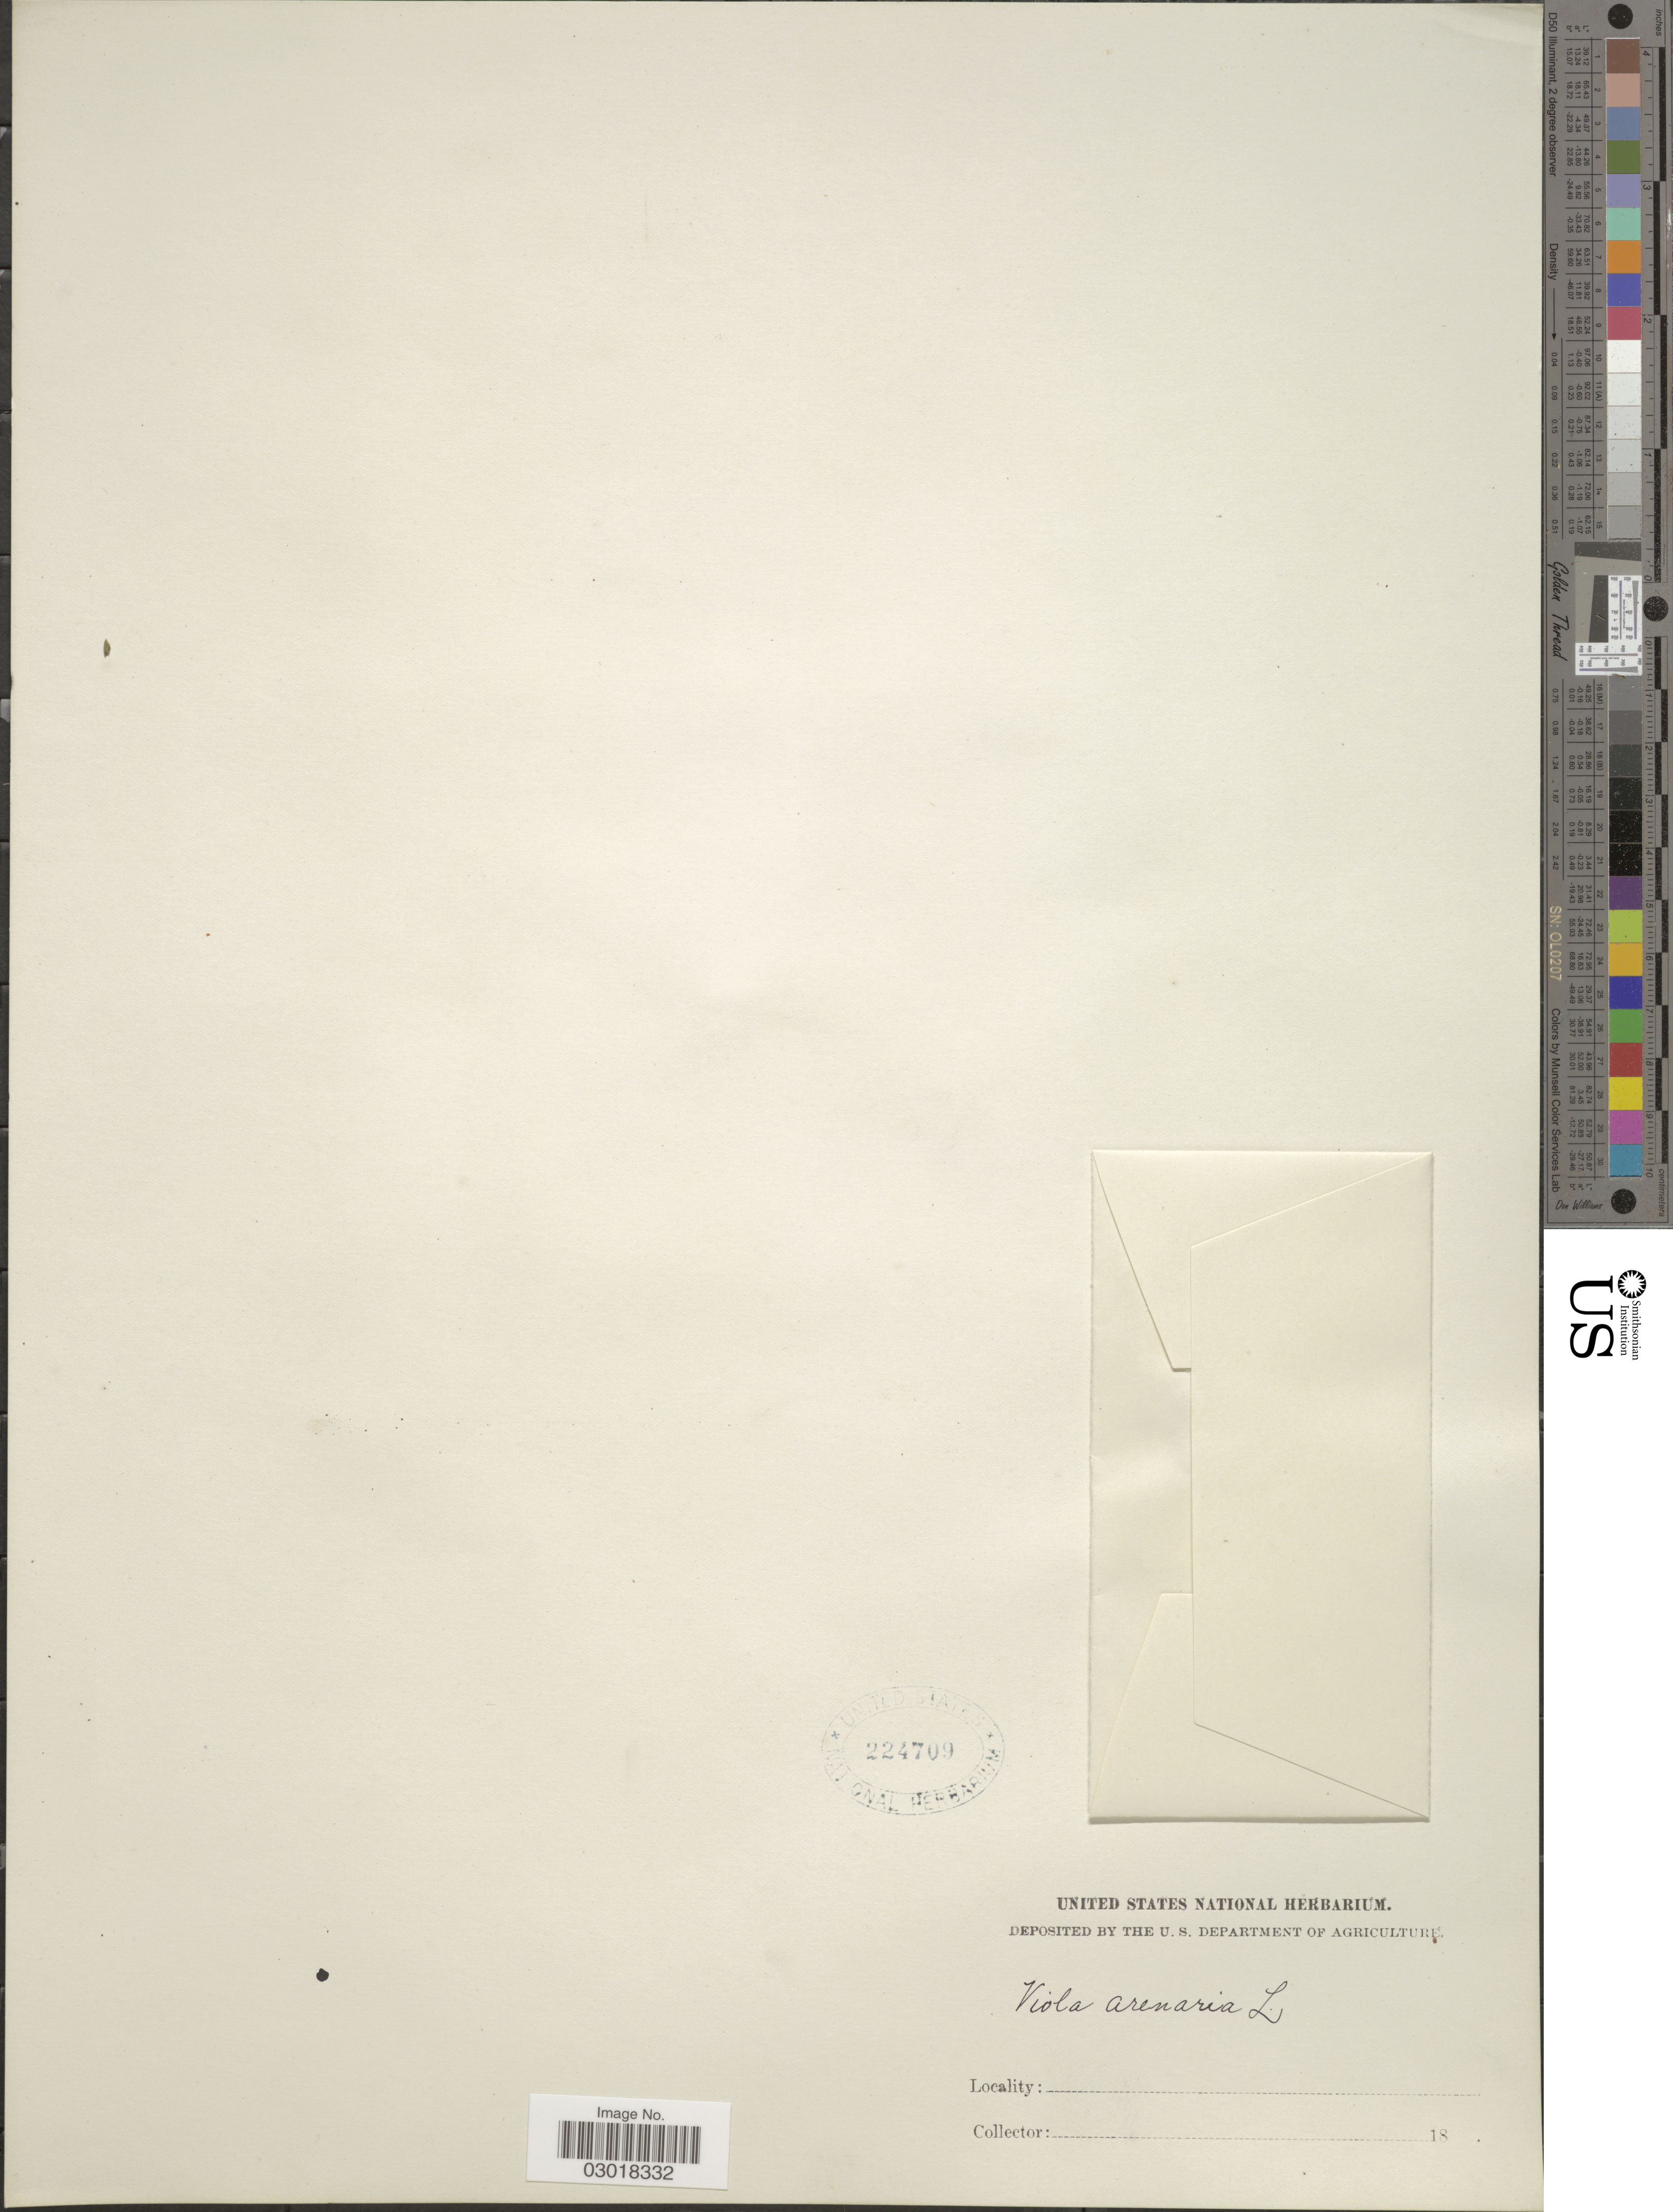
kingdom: Plantae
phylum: Tracheophyta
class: Magnoliopsida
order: Malpighiales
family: Violaceae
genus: Viola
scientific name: Viola arenaria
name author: DC.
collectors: ex herb. United States National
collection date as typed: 18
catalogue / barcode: US 224709